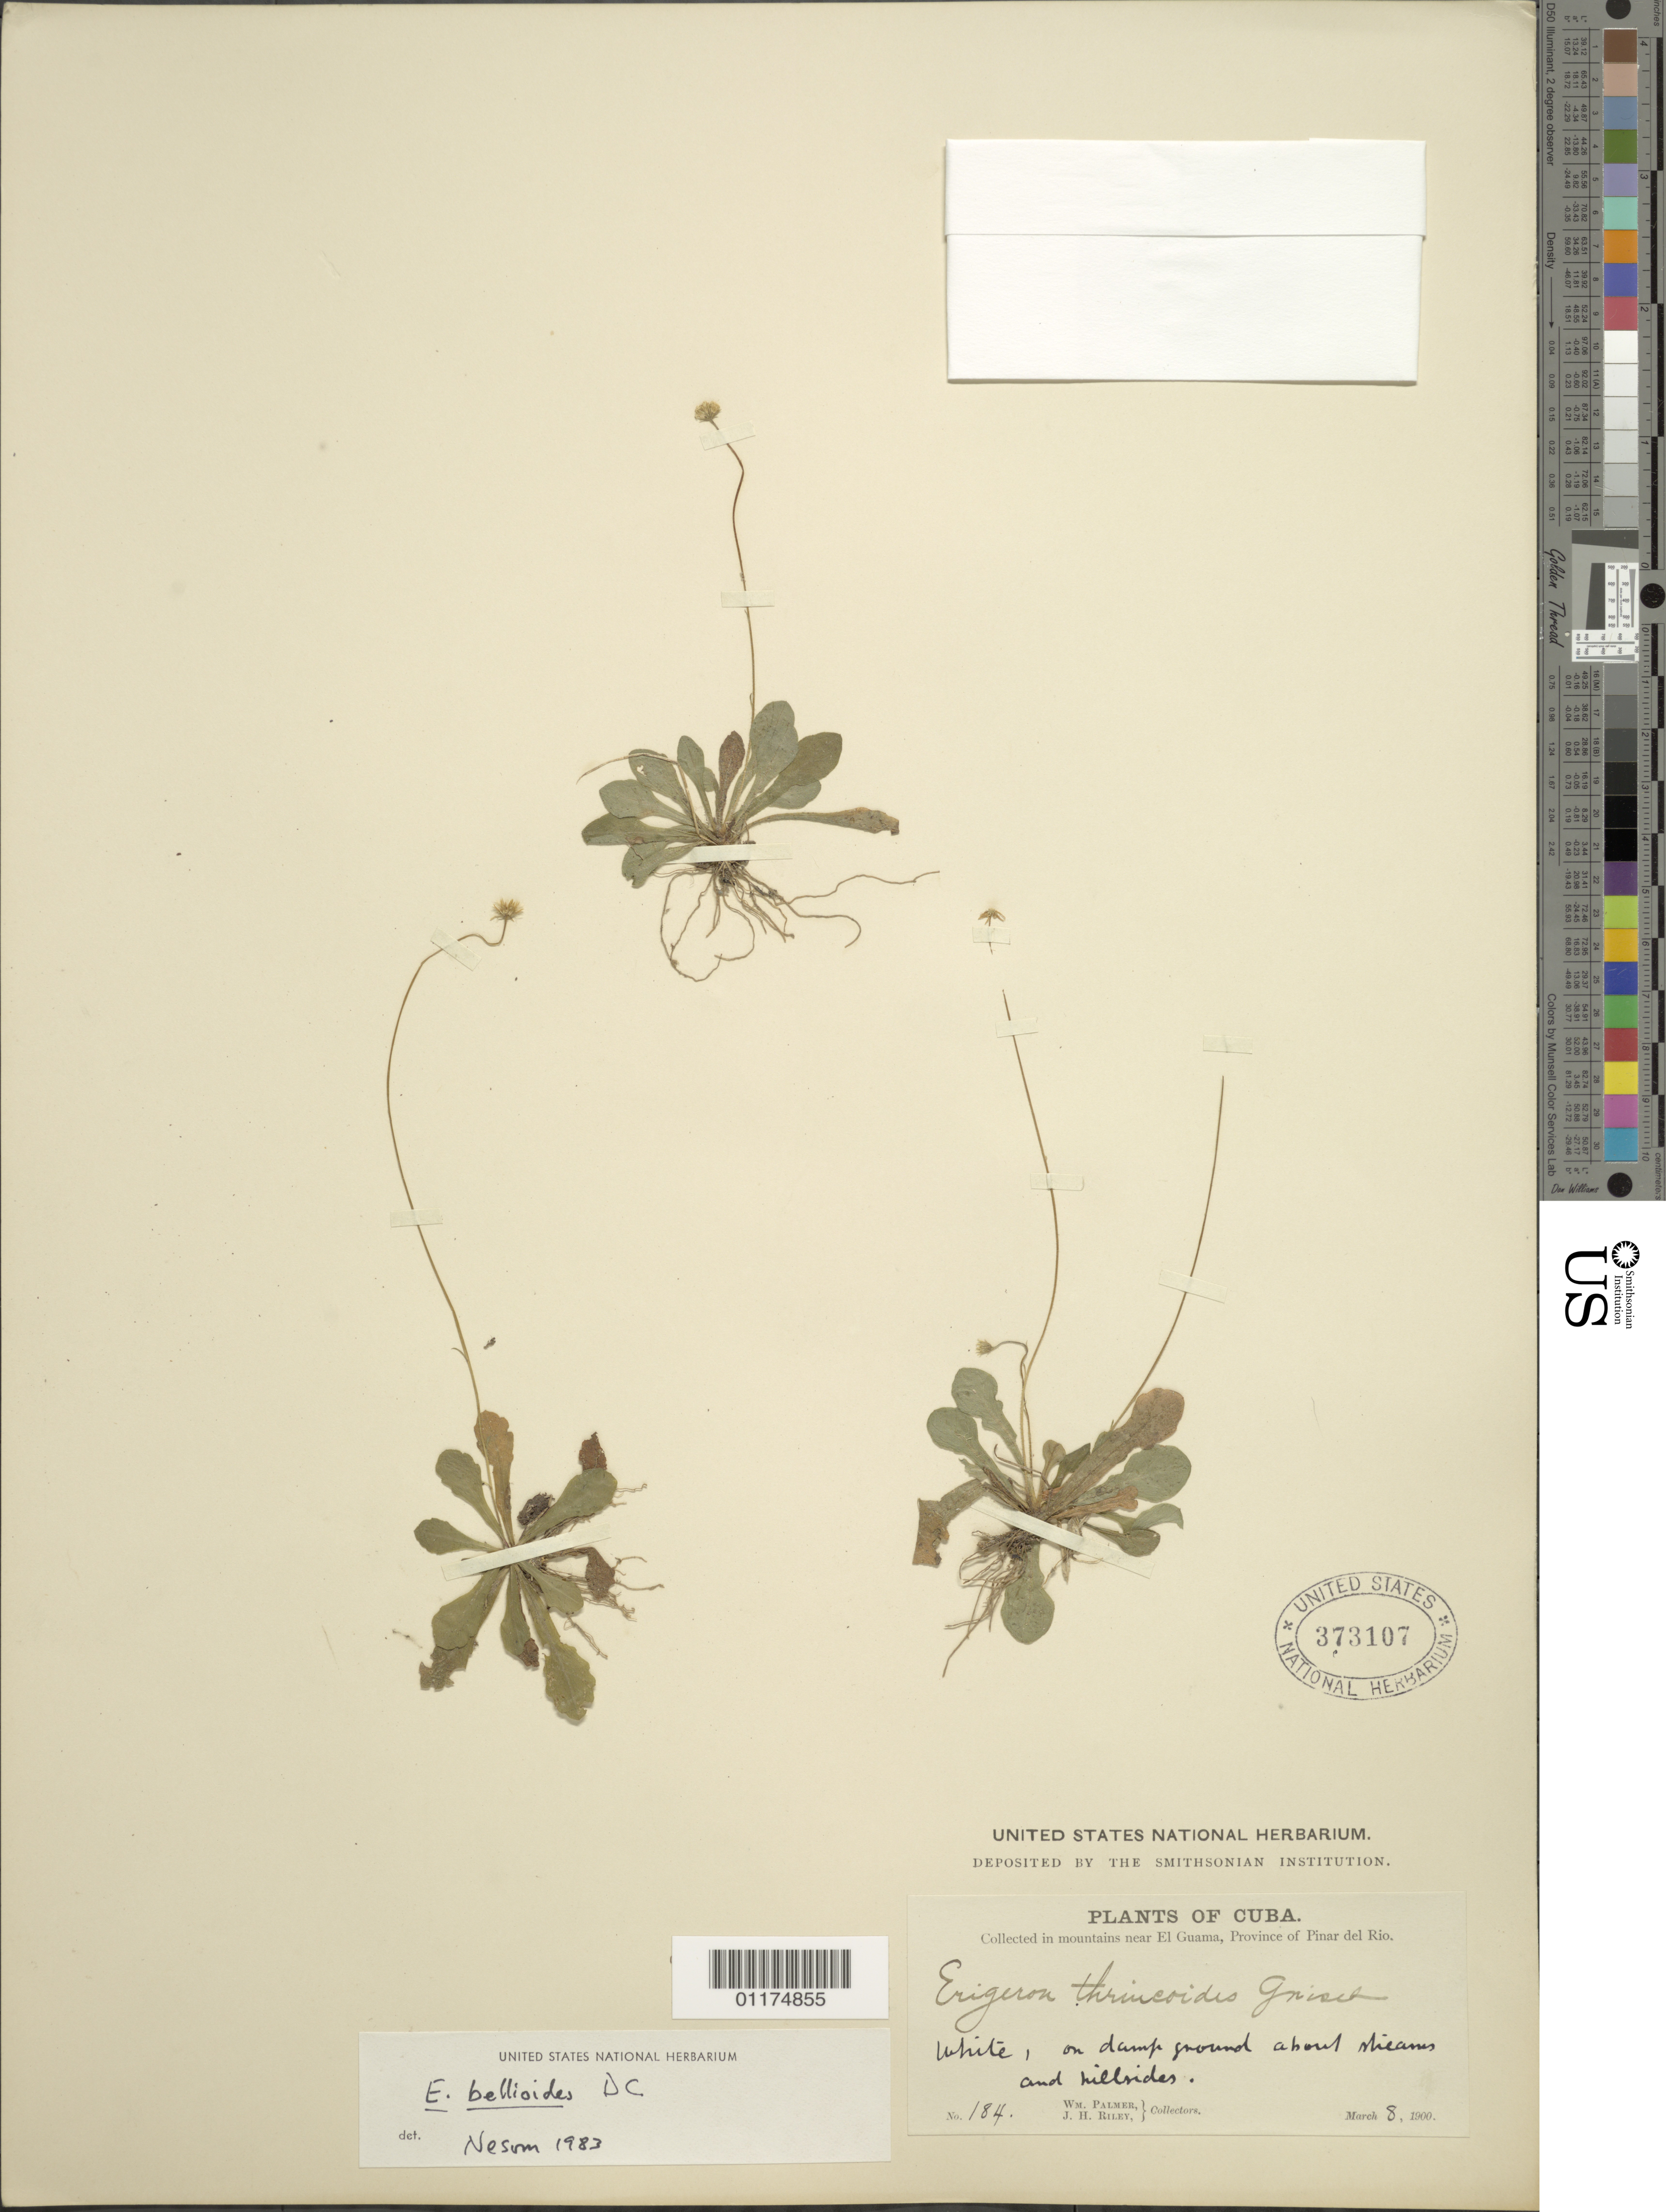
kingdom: Plantae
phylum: Tracheophyta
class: Magnoliopsida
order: Asterales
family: Asteraceae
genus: Erigeron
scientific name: Erigeron bellioides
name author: DC.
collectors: W. Palmer & J. H. Riley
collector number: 184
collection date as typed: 08 Mar 1900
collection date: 1900-03-08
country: Cuba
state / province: Pinar del Rio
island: Cuba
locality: Collected in mountains near El Guama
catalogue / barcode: US 373107